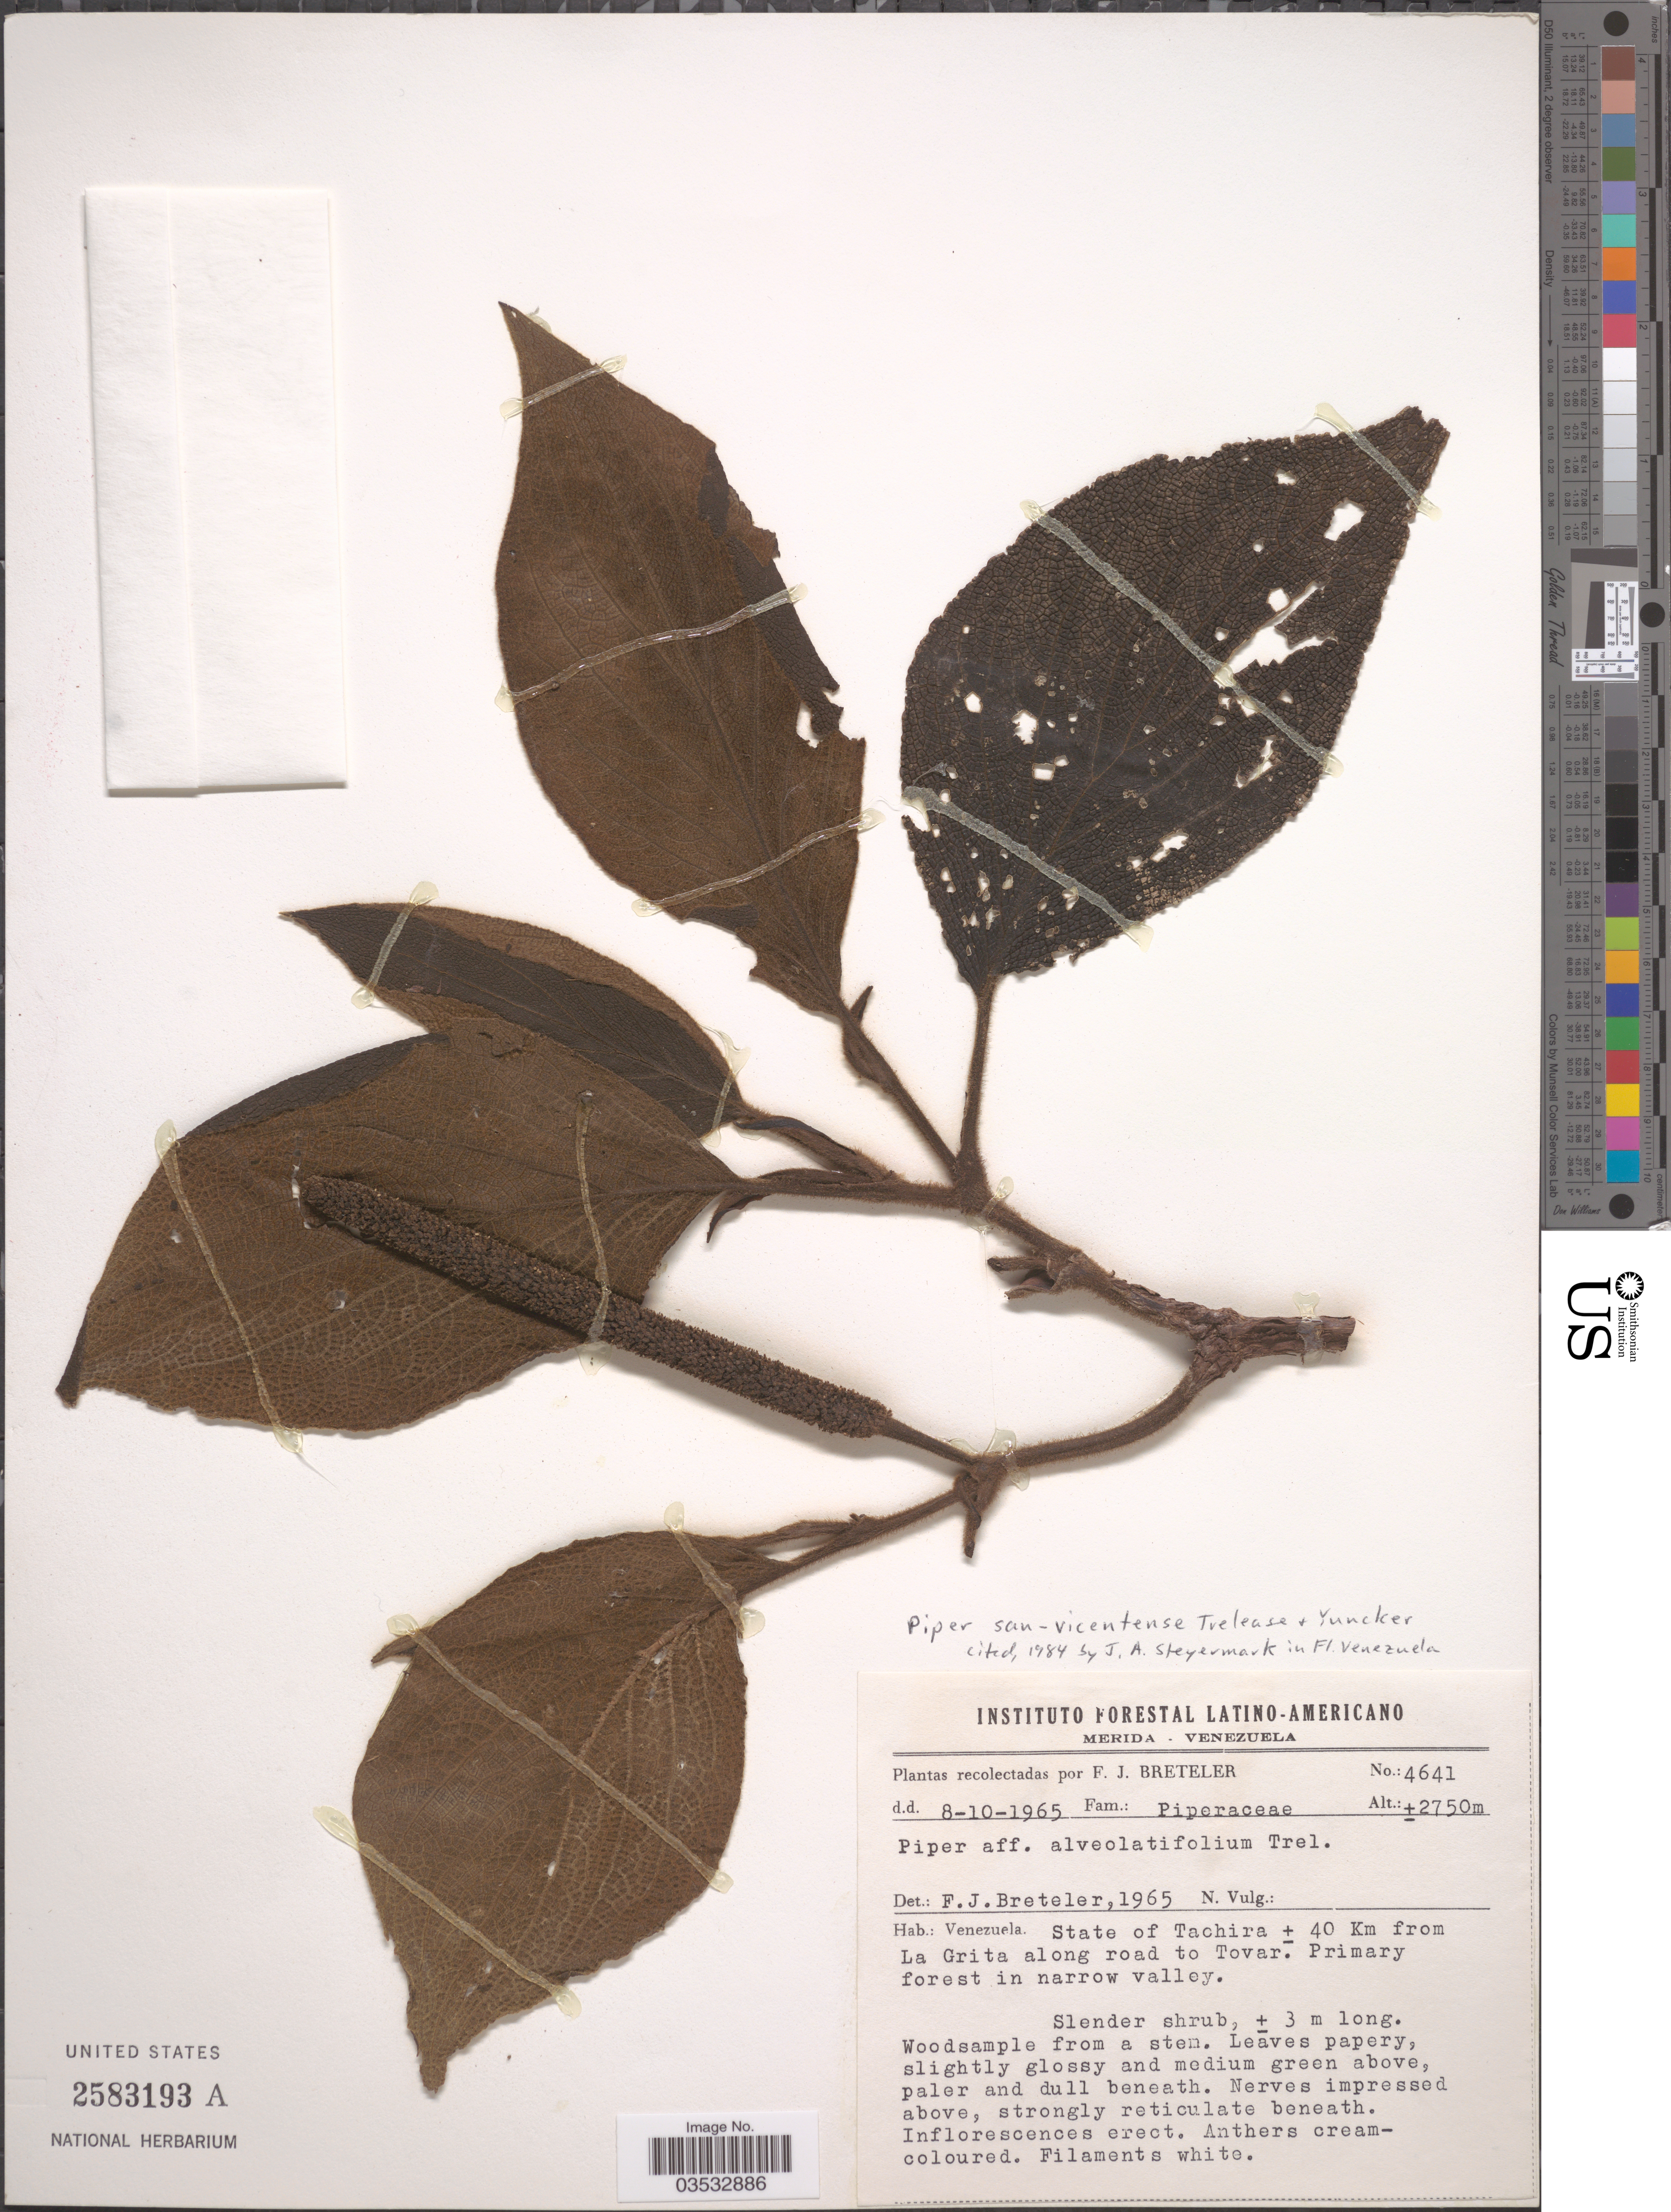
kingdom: Plantae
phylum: Tracheophyta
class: Magnoliopsida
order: Piperales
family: Piperaceae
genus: Piper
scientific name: Piper san-vicentense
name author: Trel. & Yunck.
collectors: F. J. Breteler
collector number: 4641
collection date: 1965-10-08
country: Venezuela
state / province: Tachira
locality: ± 40 Km from La Grita along road to Tovar.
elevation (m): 2750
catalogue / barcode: US 2583193A